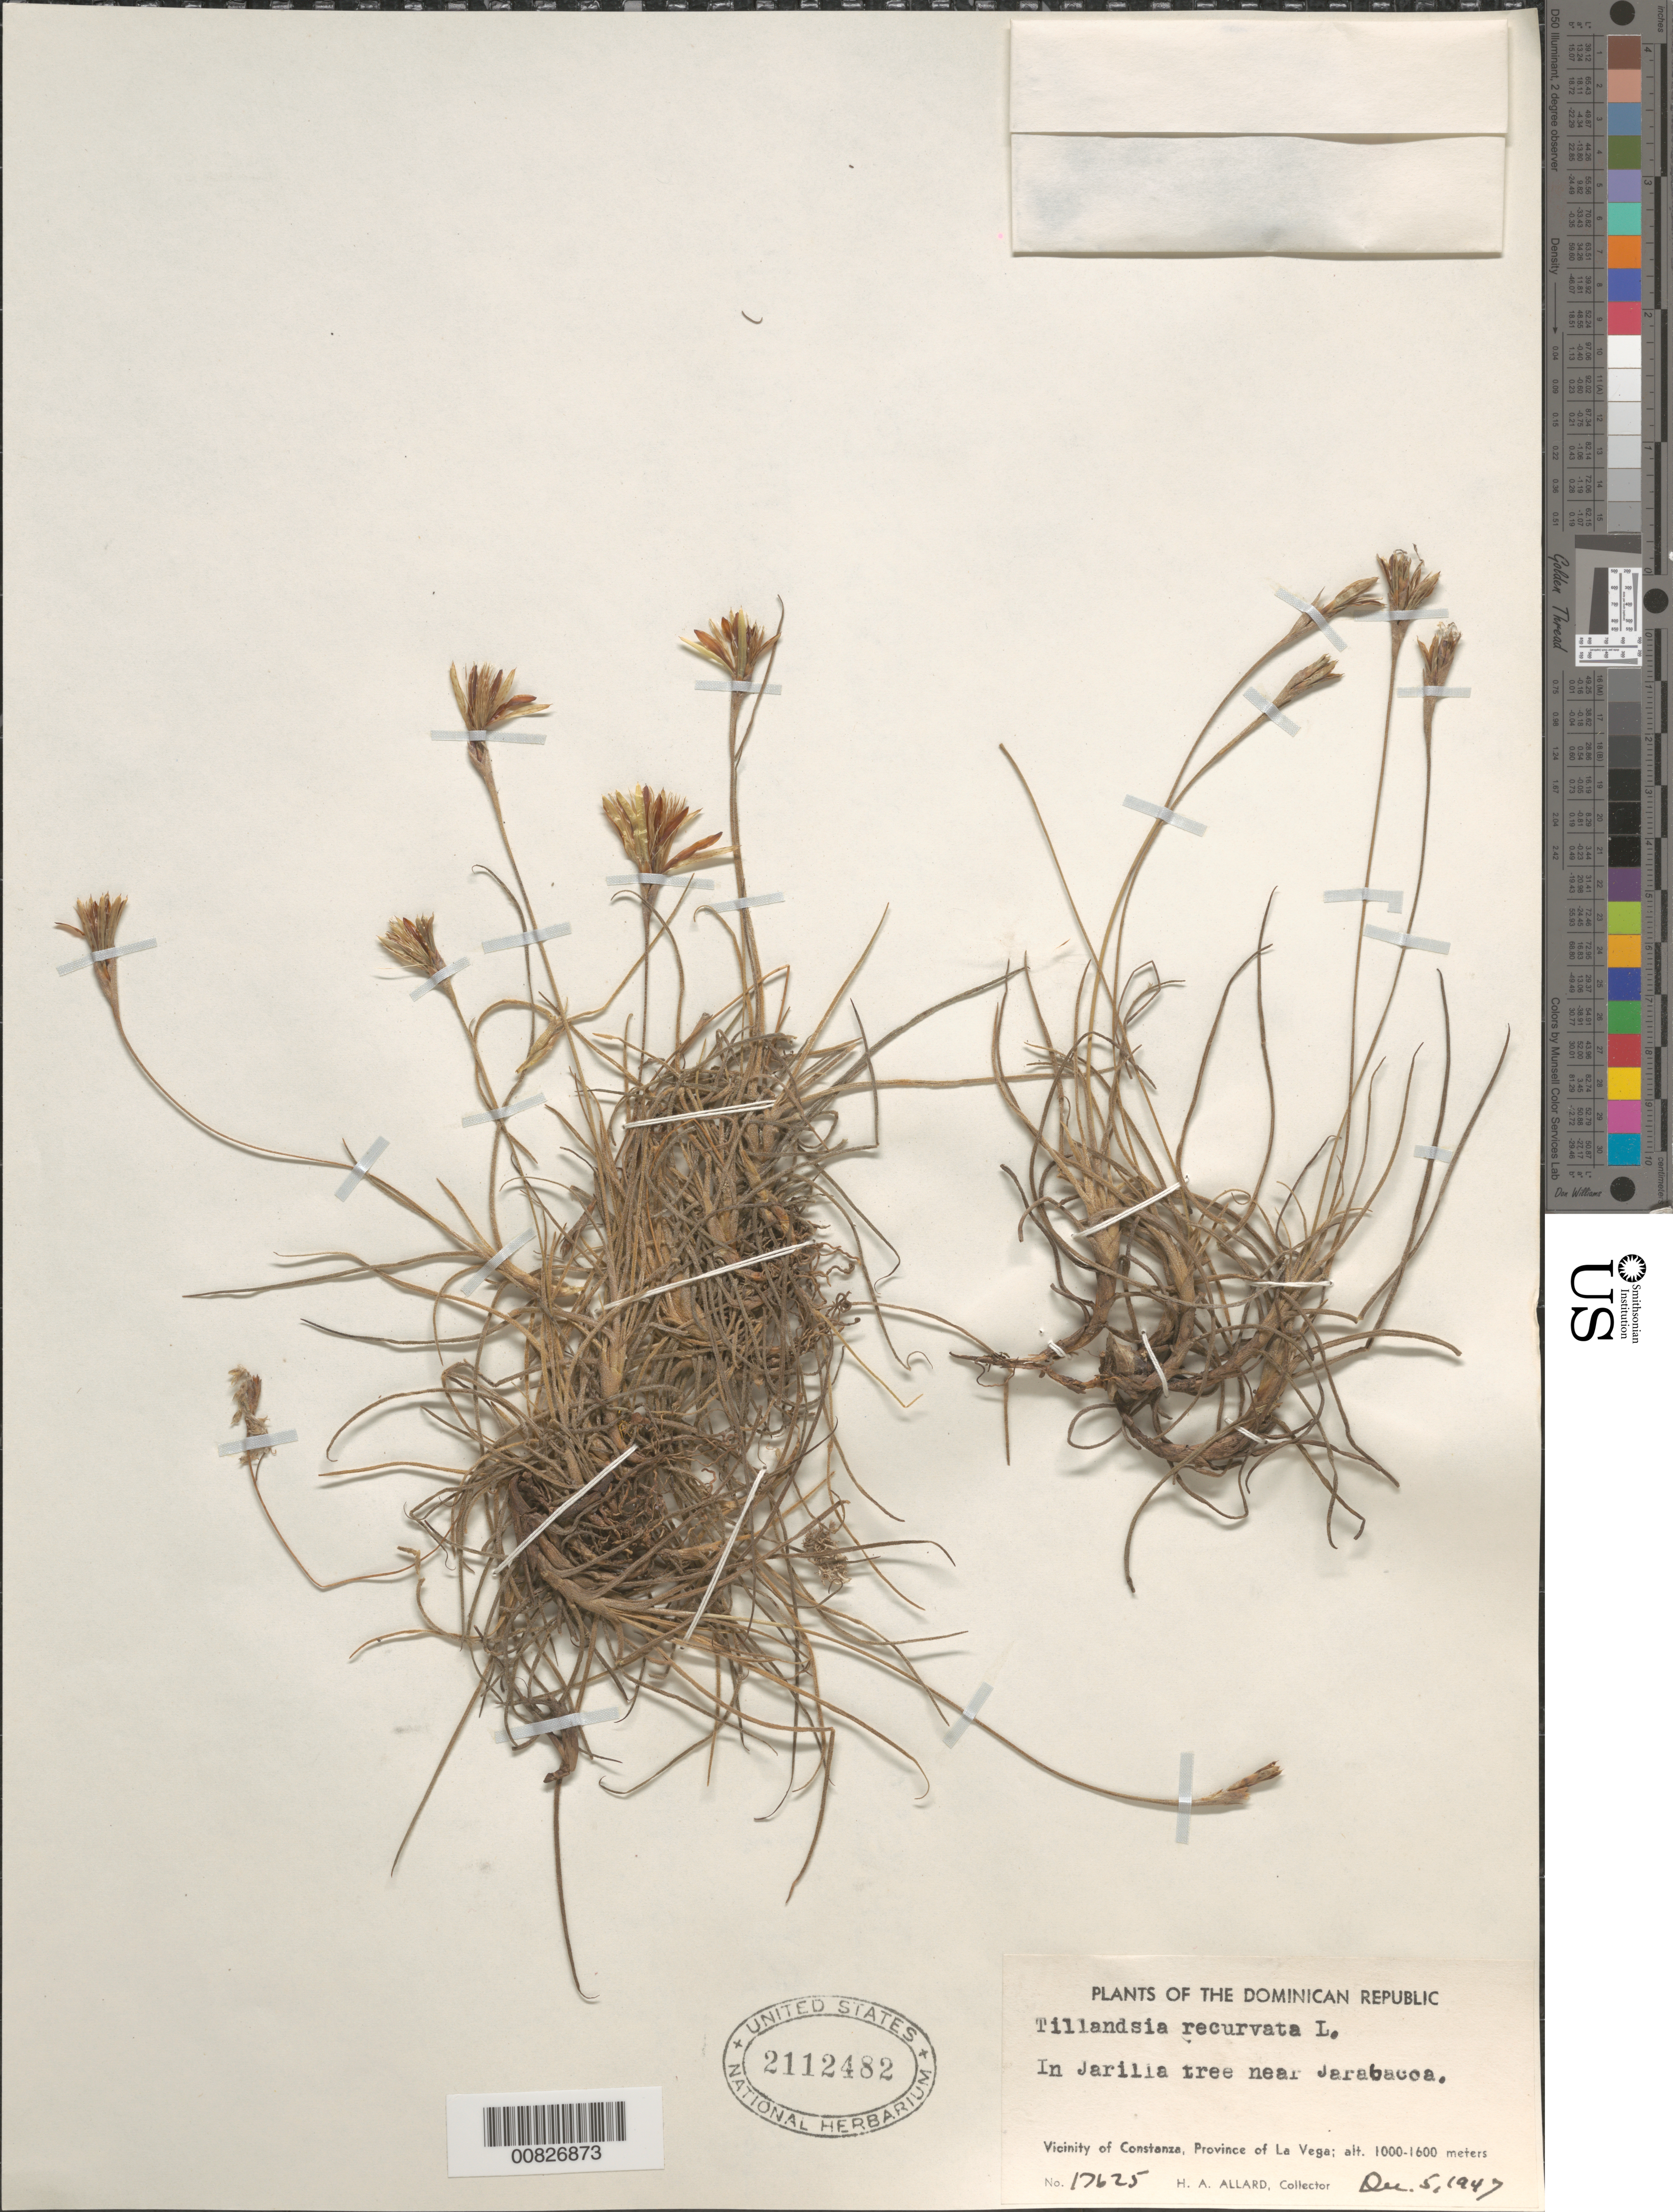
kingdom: Plantae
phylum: Tracheophyta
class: Liliopsida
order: Poales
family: Bromeliaceae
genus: Tillandsia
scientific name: Tillandsia recurvata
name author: L.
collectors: H. A. Allard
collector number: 17625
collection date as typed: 05 Dec 1947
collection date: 1947-12-05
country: Dominican Republic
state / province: La Vega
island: Hispaniola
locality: Vicinity of Constanza, Province of La Vega. Near Jarabacoa.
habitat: In Jarilla tree.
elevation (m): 1000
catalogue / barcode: US 2112482